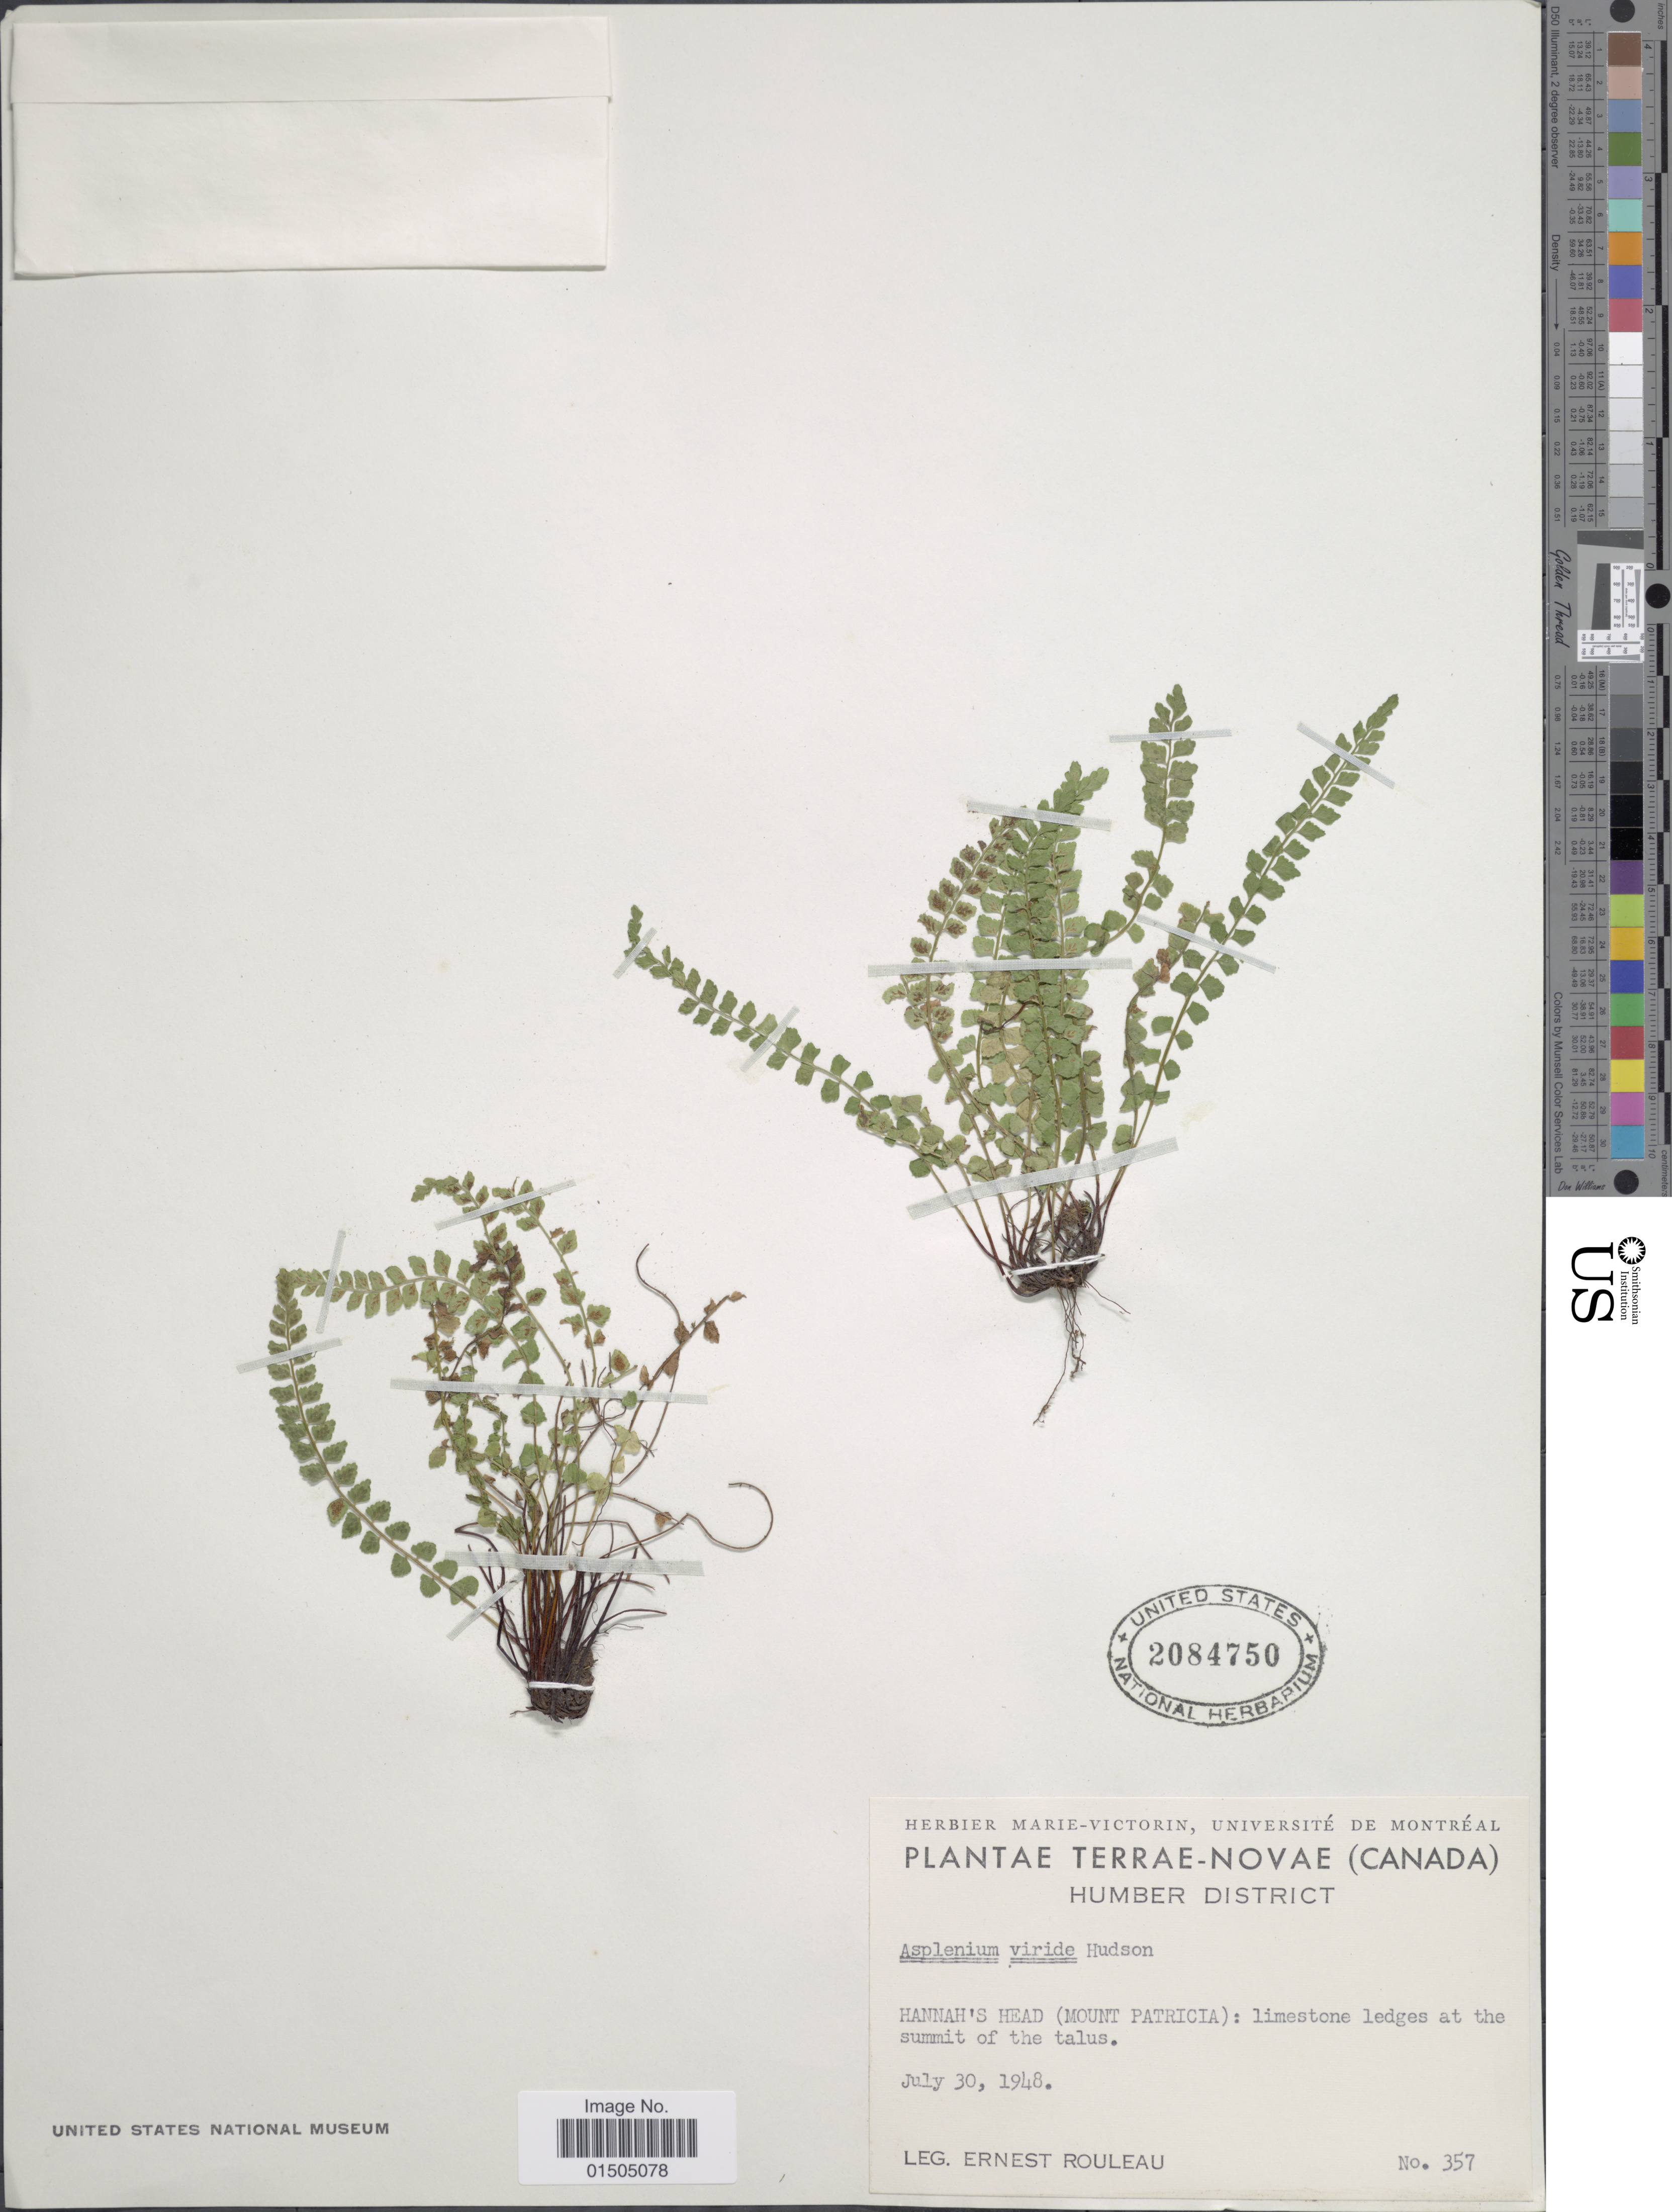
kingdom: Plantae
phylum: Tracheophyta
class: Polypodiopsida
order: Polypodiales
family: Aspleniaceae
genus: Asplenium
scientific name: Asplenium trichomanes-ramosum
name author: L.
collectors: J. Rouleau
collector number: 357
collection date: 1948-07-30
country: Canada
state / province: Newfoundland and Labrador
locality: Terrae-Novae. Humber District. Hannah's Head (Mount Patricia): limestone ledges at the summit of the talus.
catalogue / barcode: US 2084750